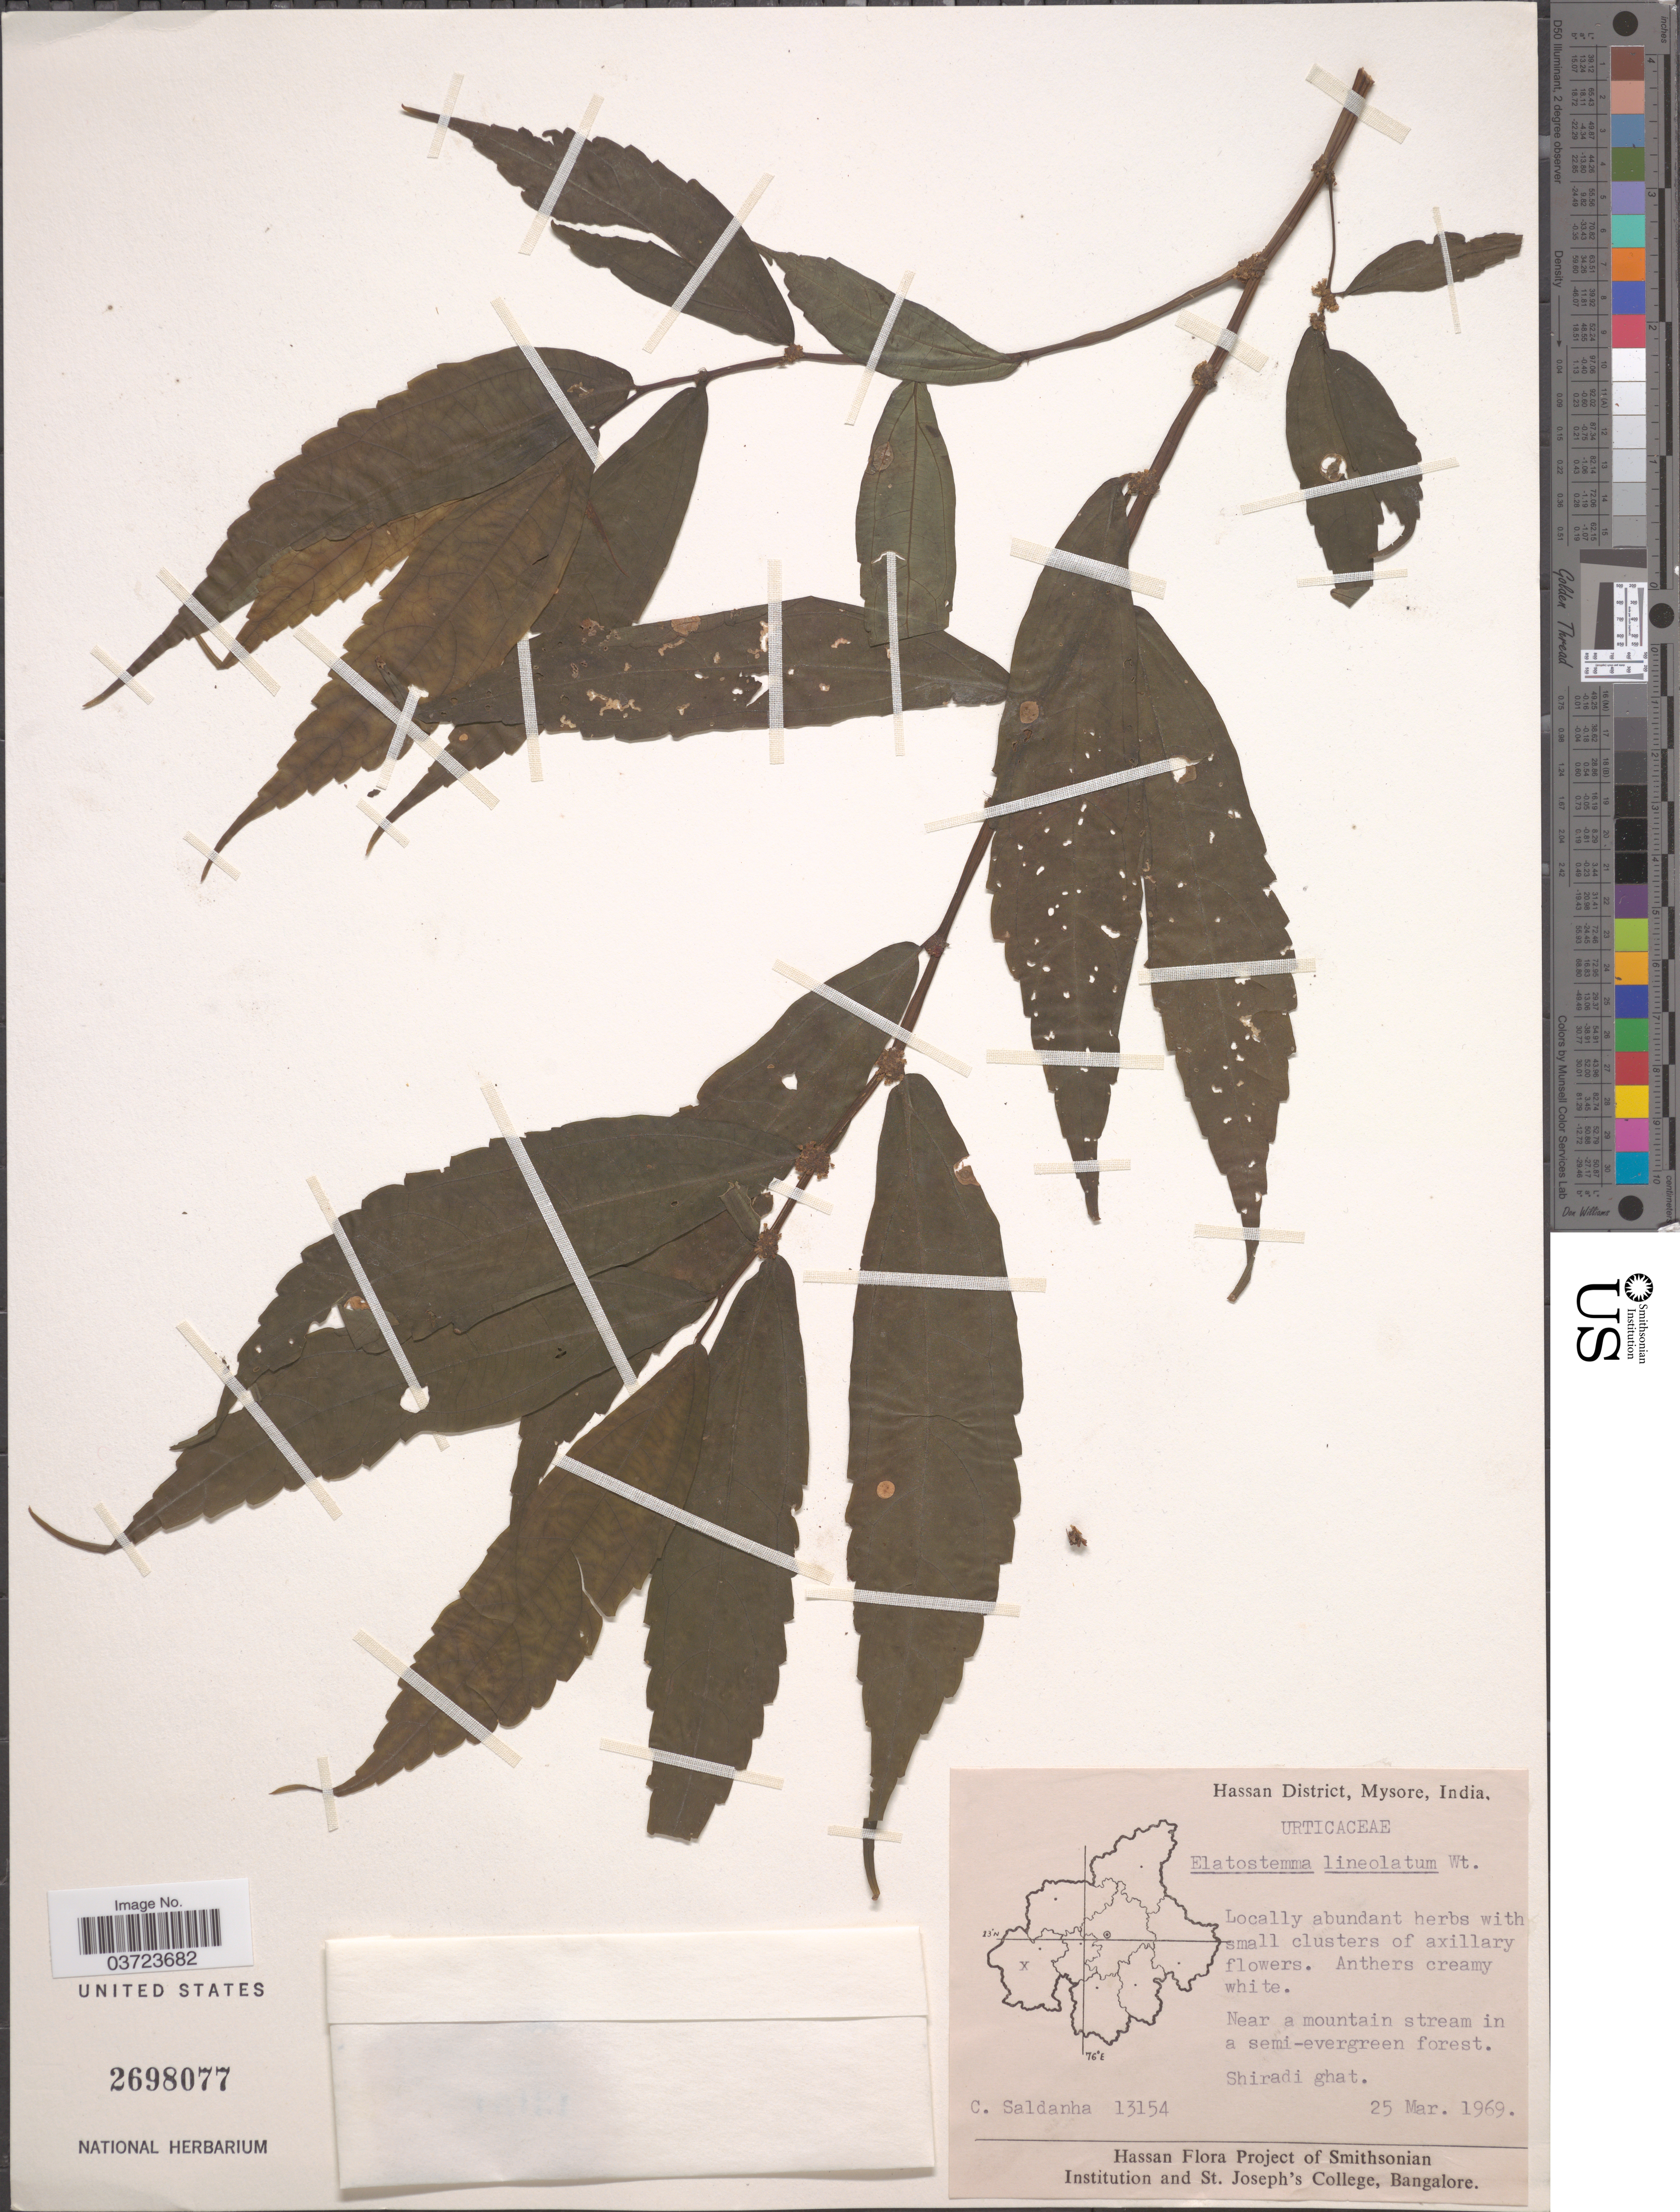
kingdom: Plantae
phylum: Tracheophyta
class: Magnoliopsida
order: Rosales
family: Urticaceae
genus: Elatostema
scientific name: Elatostema lineolatum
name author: Wight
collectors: C. Saldanha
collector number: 13154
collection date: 1969-03-25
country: India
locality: Hassan District, Mysore. Shiradi ghat.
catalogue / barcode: US 2698077